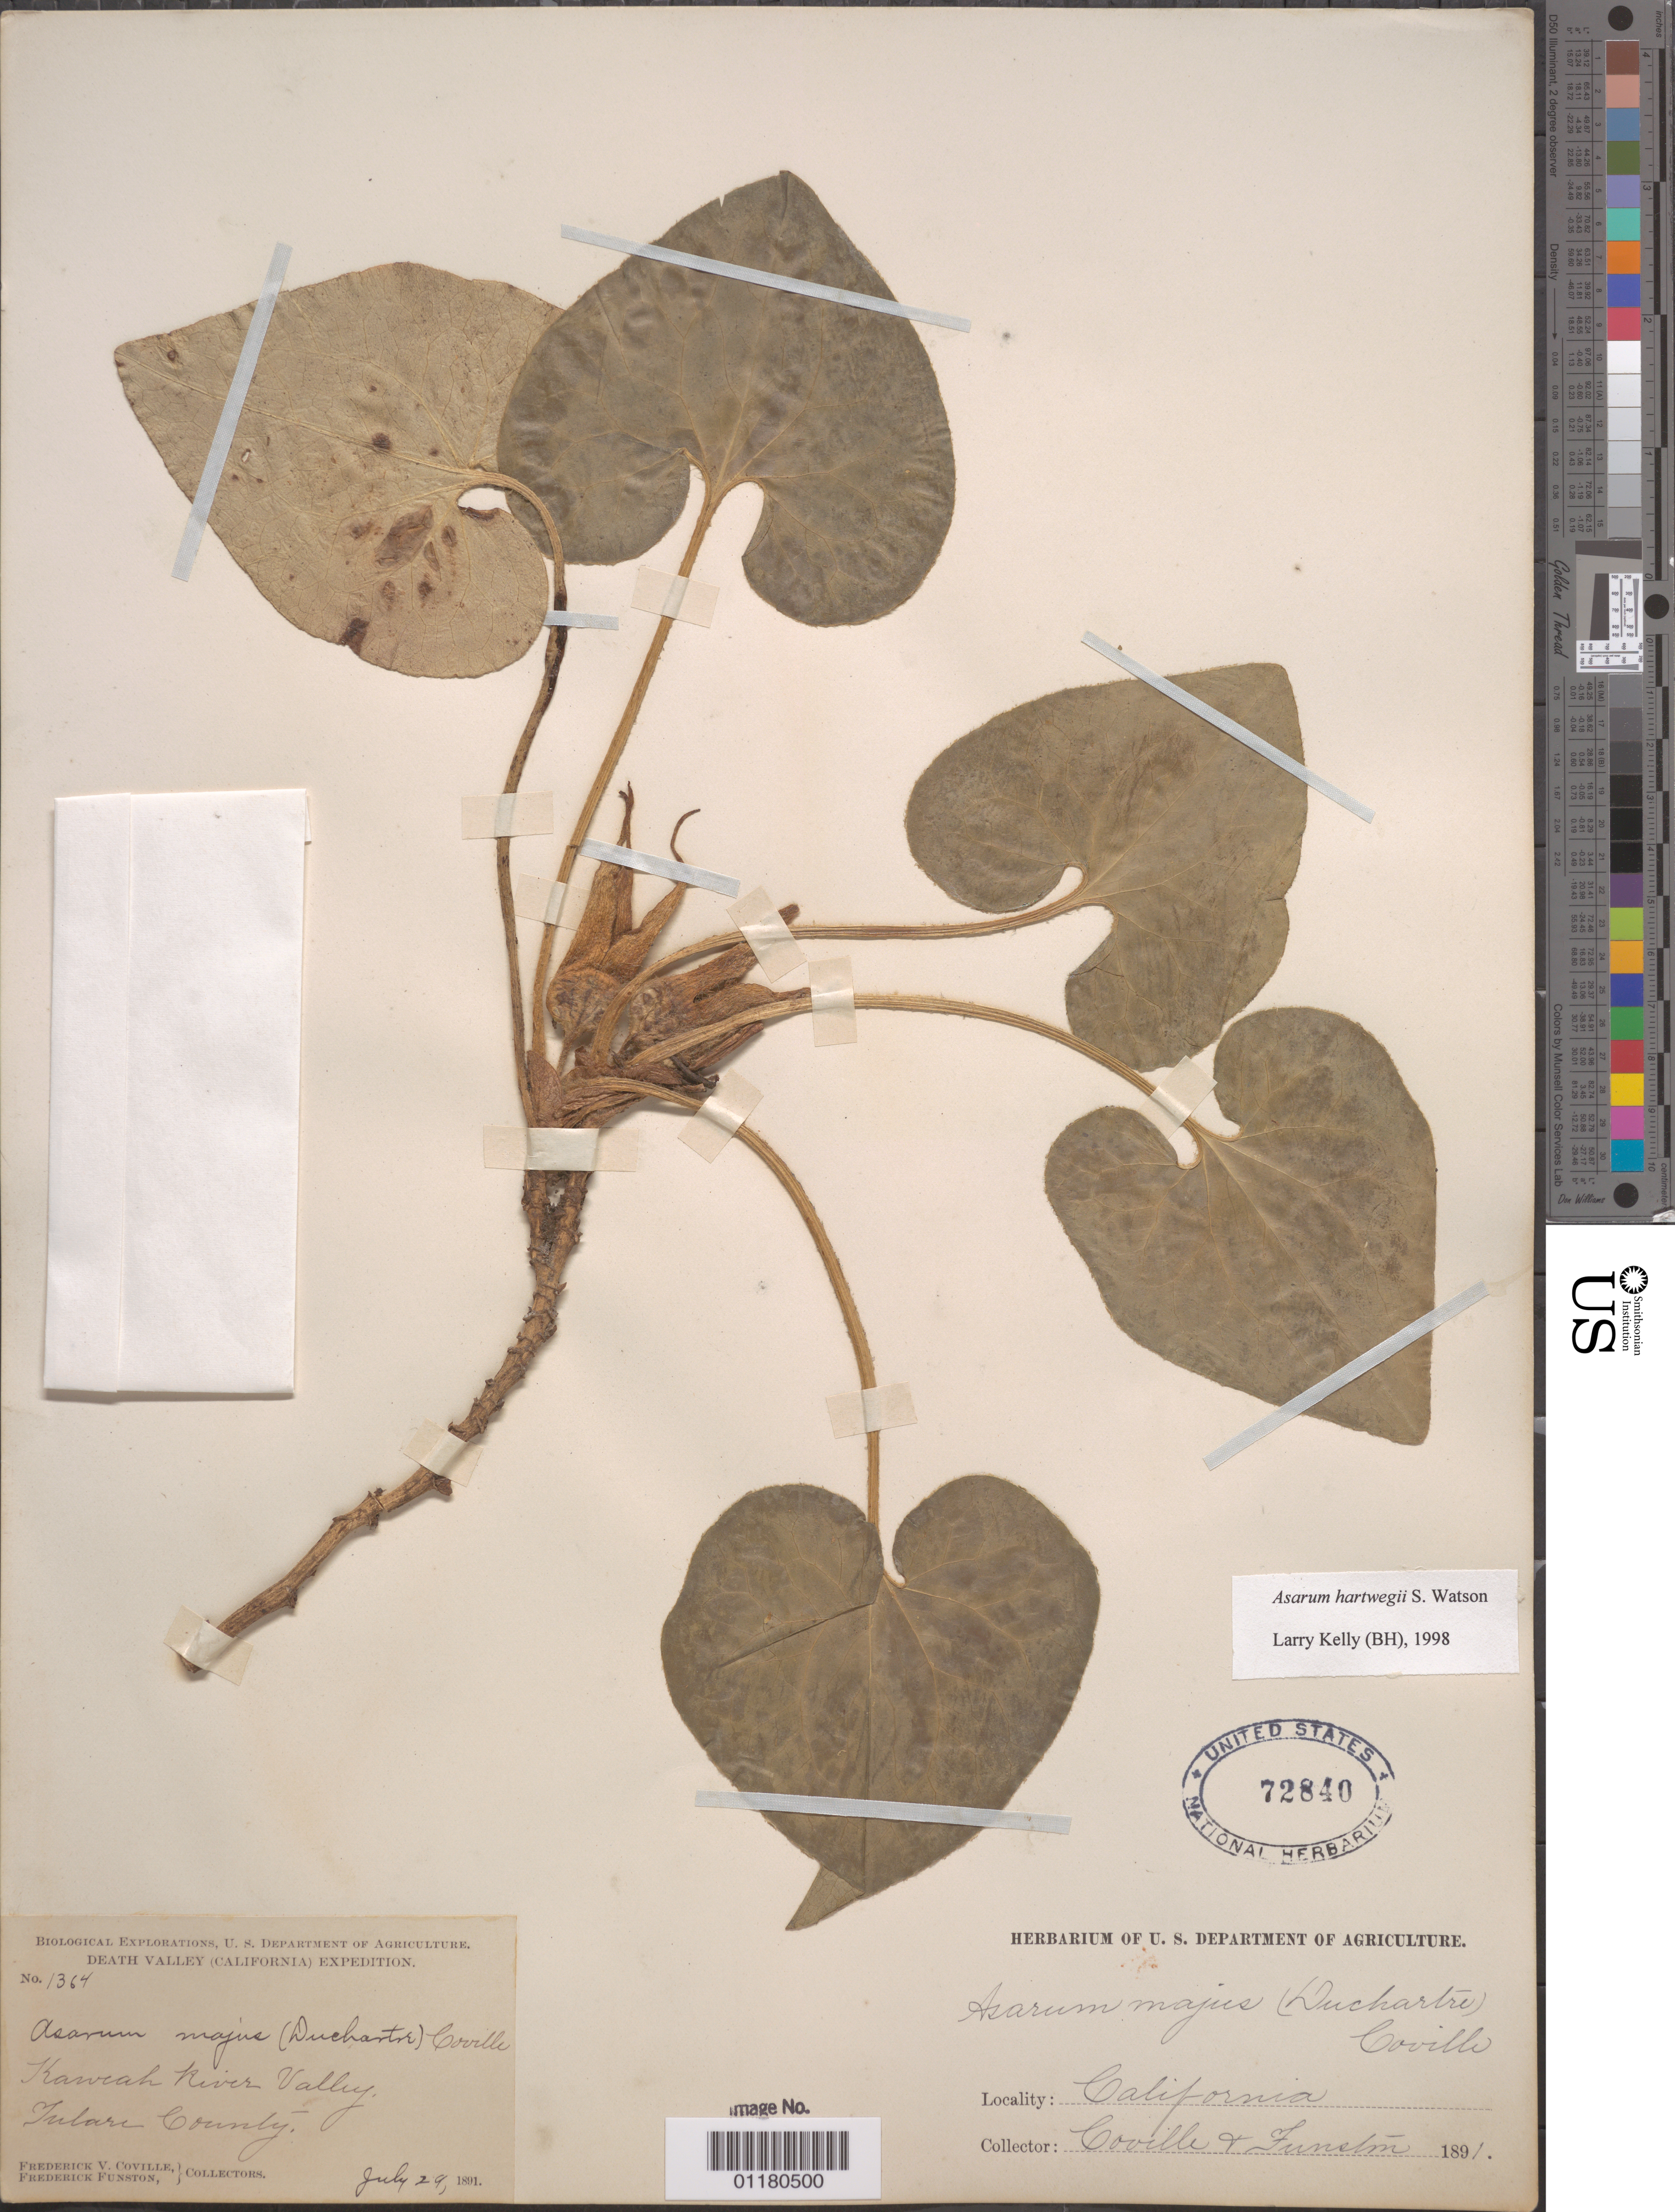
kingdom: Plantae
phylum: Tracheophyta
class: Magnoliopsida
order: Piperales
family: Aristolochiaceae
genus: Asarum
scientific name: Asarum hartwegii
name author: S. Watson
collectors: F. V. Coville & F. Funston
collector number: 1364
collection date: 1891-06-29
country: United States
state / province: California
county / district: Tulare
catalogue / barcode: US 72840